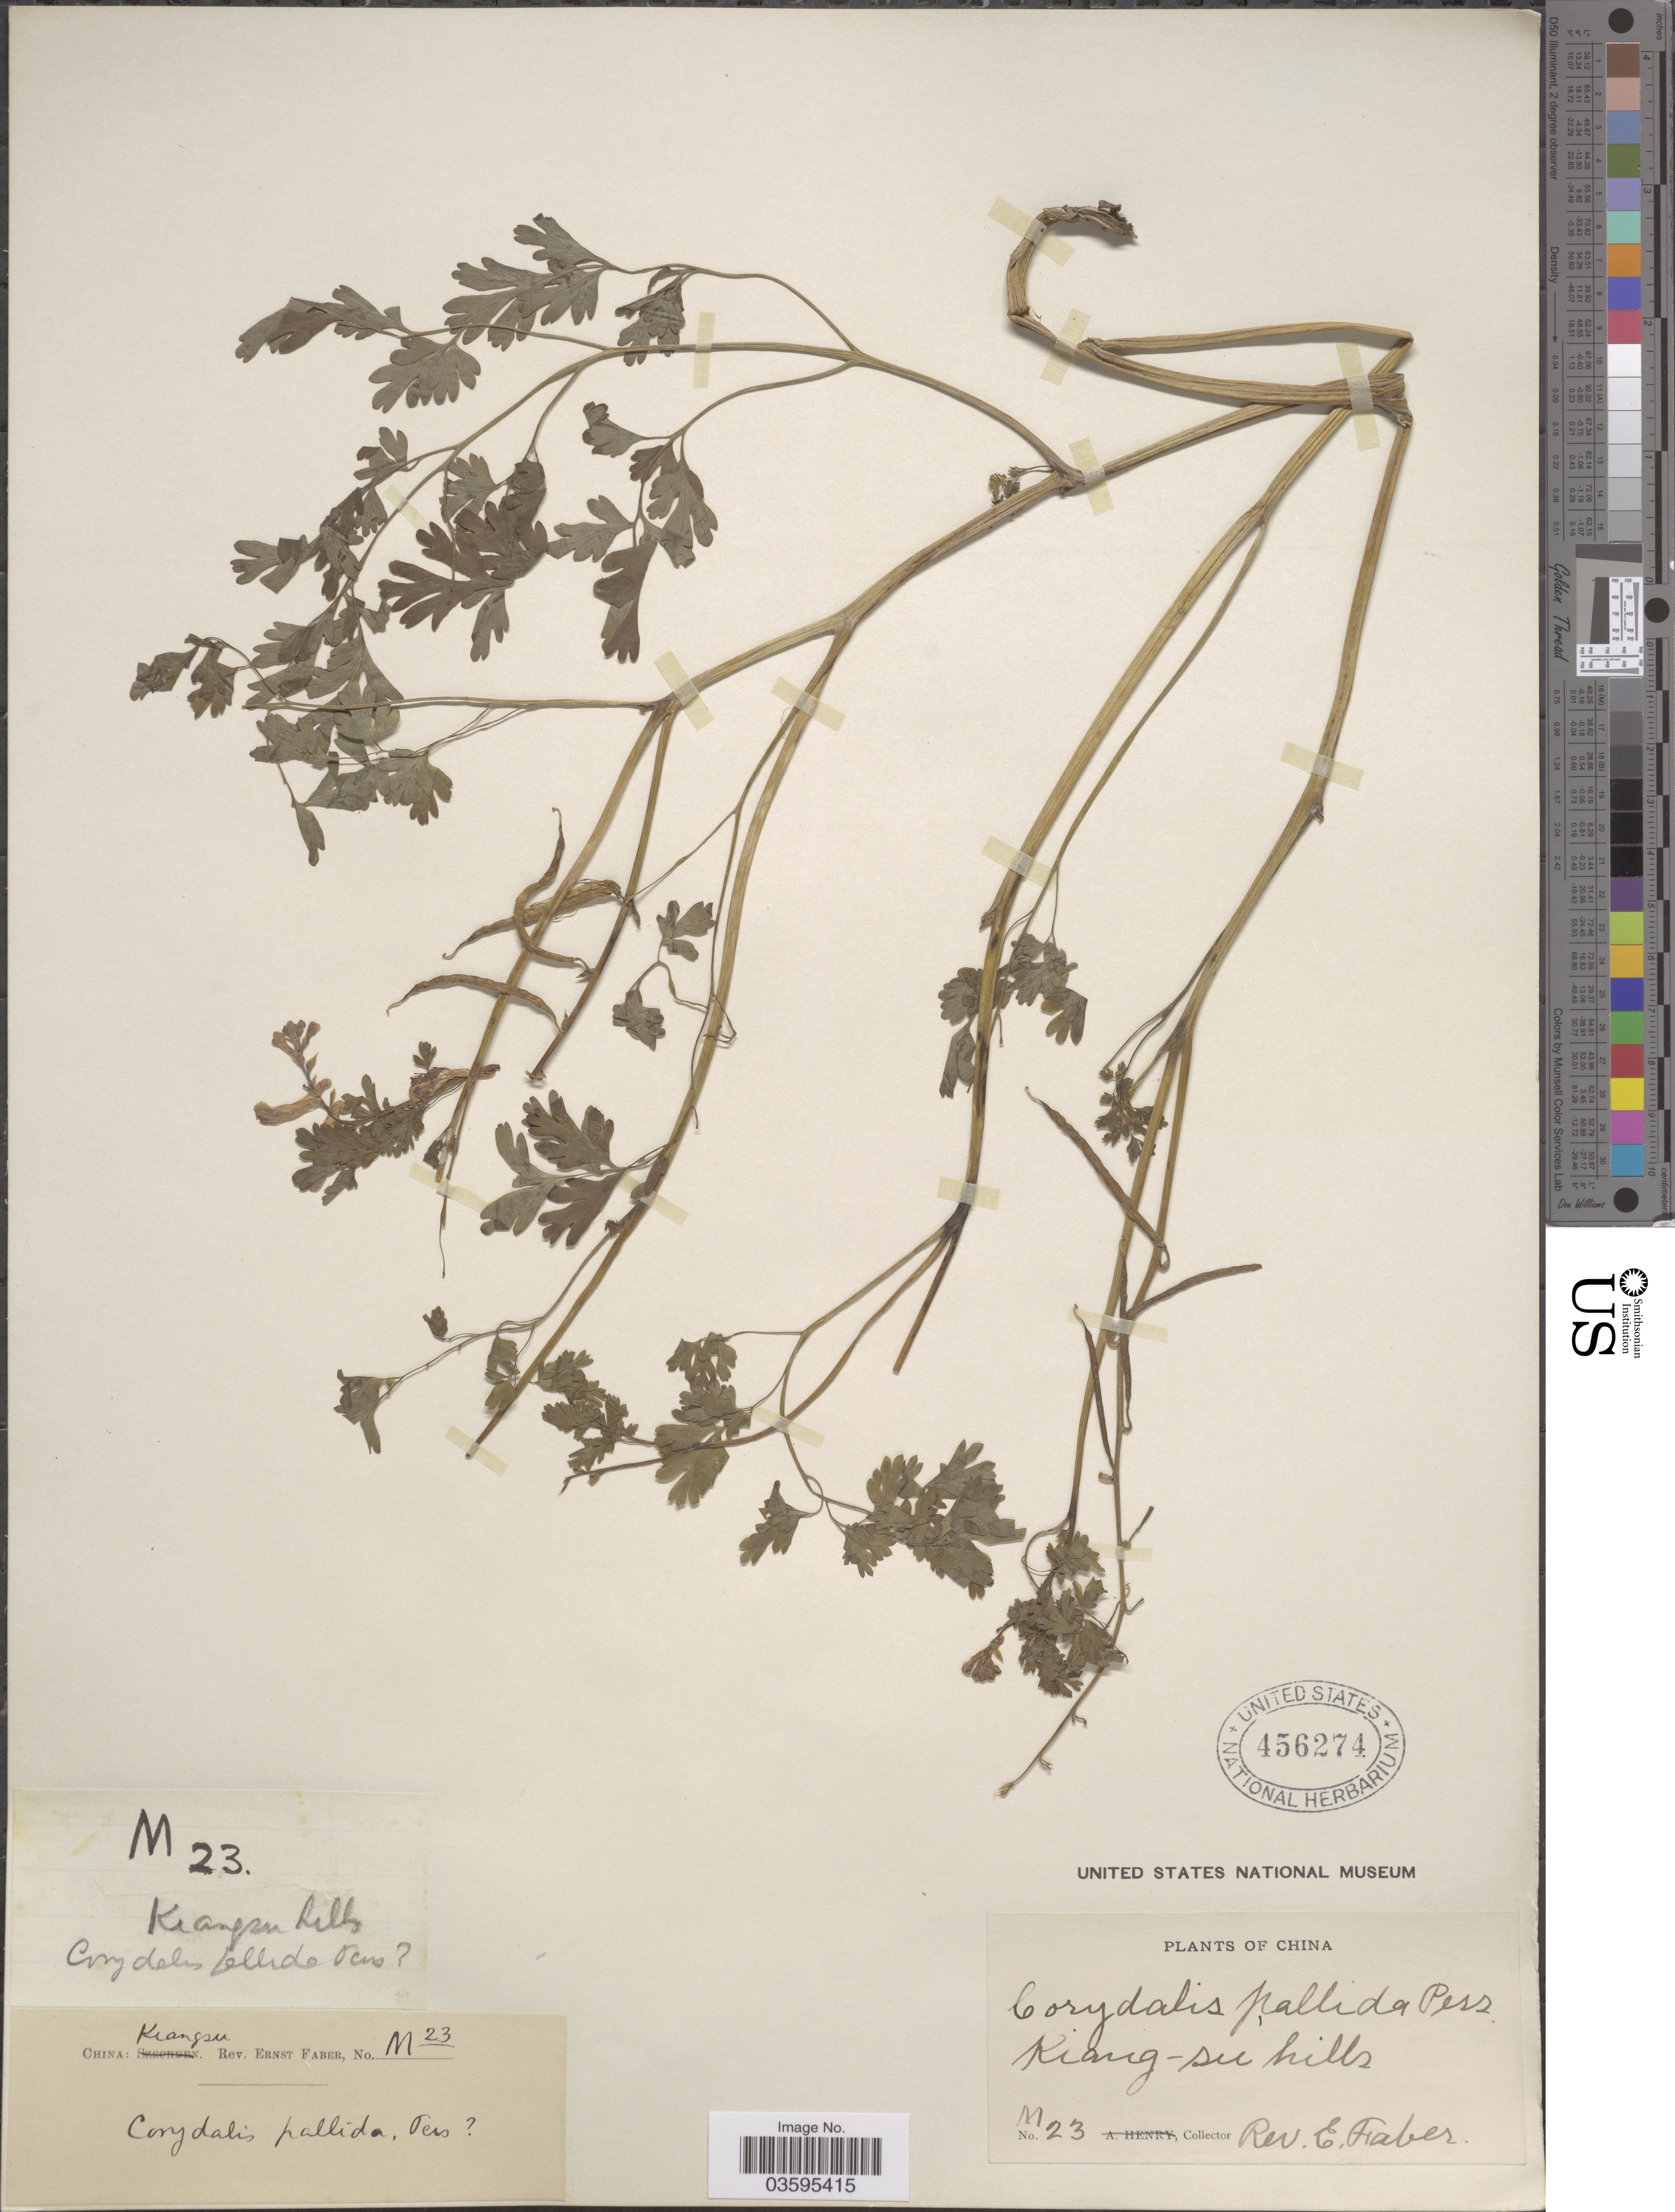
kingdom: Plantae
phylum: Tracheophyta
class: Magnoliopsida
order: Ranunculales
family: Papaveraceae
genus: Corydalis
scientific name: Corydalis pallida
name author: (Thunb.) Pers.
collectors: E. Faber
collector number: M23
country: China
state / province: Jiangsu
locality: Kiang-su hills. Kiangsu.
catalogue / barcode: US 456274